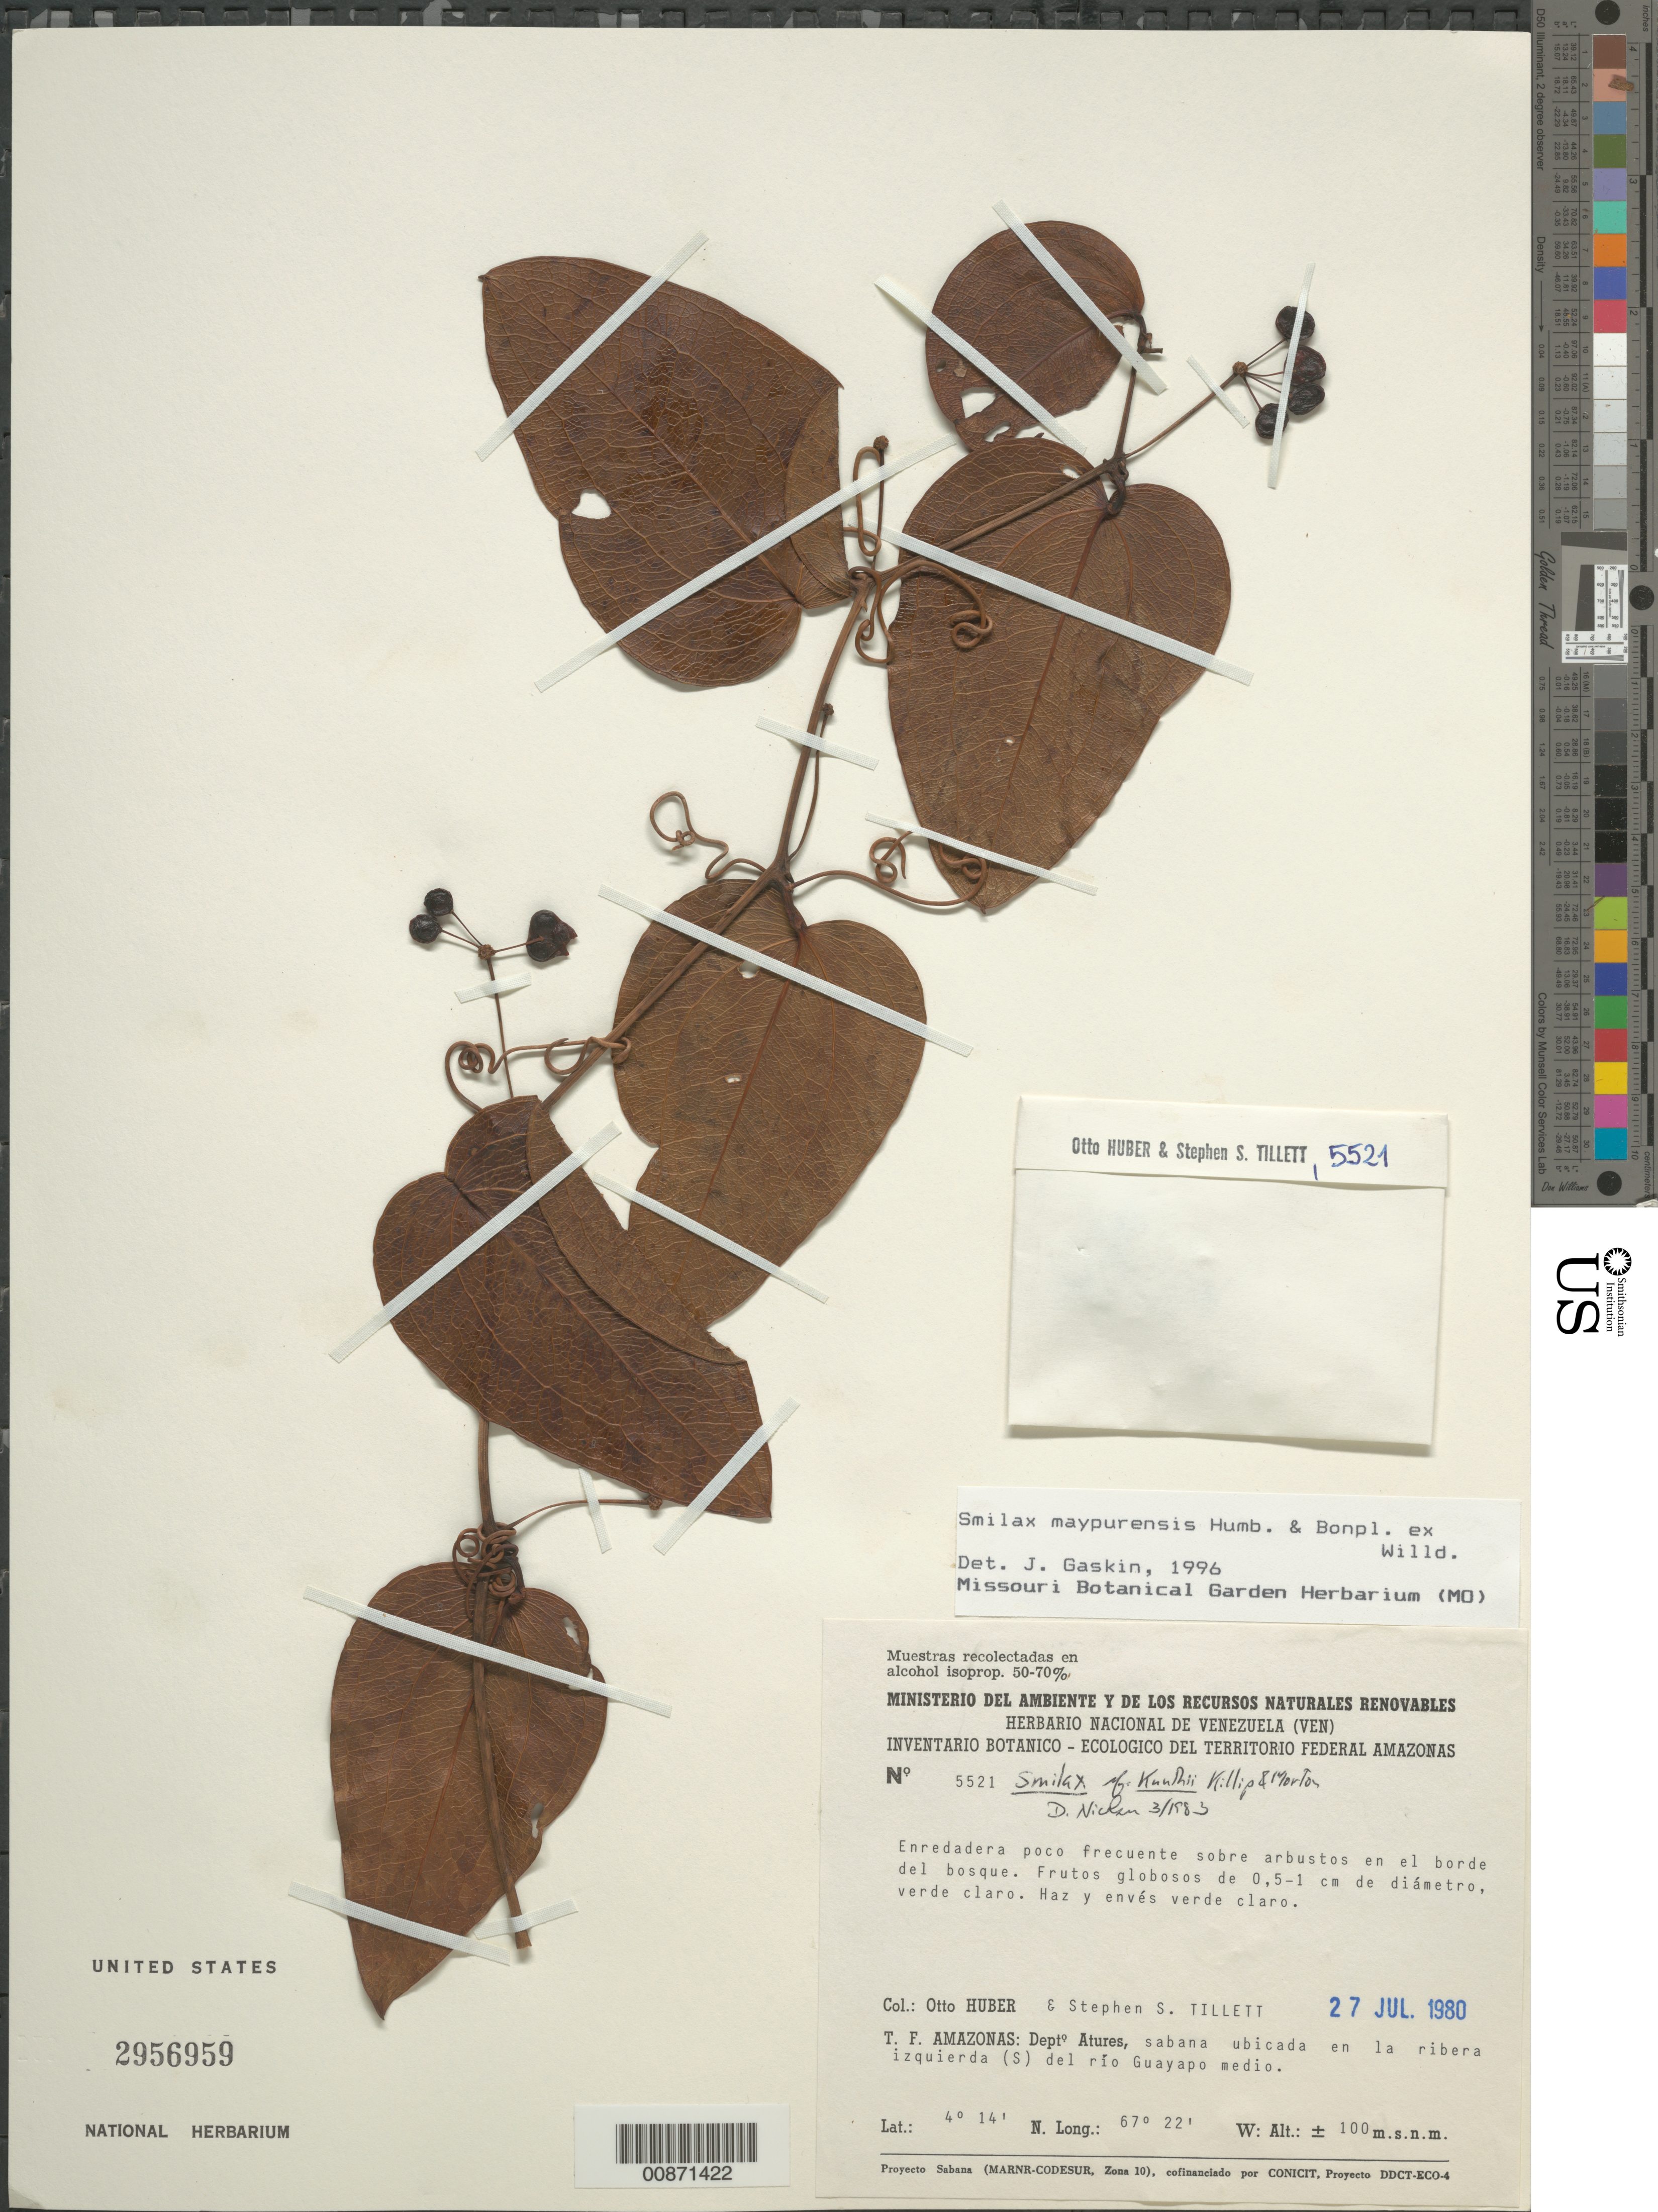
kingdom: Plantae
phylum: Tracheophyta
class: Liliopsida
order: Liliales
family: Smilacaceae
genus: Smilax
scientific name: Smilax maypurensis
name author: Humb. & Bonpl. ex Willd.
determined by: Gaskin, J. F.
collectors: O. Huber & S. S. Tillett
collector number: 5521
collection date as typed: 27-Jul-80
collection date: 1980-07-27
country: Venezuela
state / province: Amazonas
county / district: Atures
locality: Medio Río Guayapo, S of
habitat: Sobre arbustos en el borde del bosque; sabana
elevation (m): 100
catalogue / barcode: US 2956959